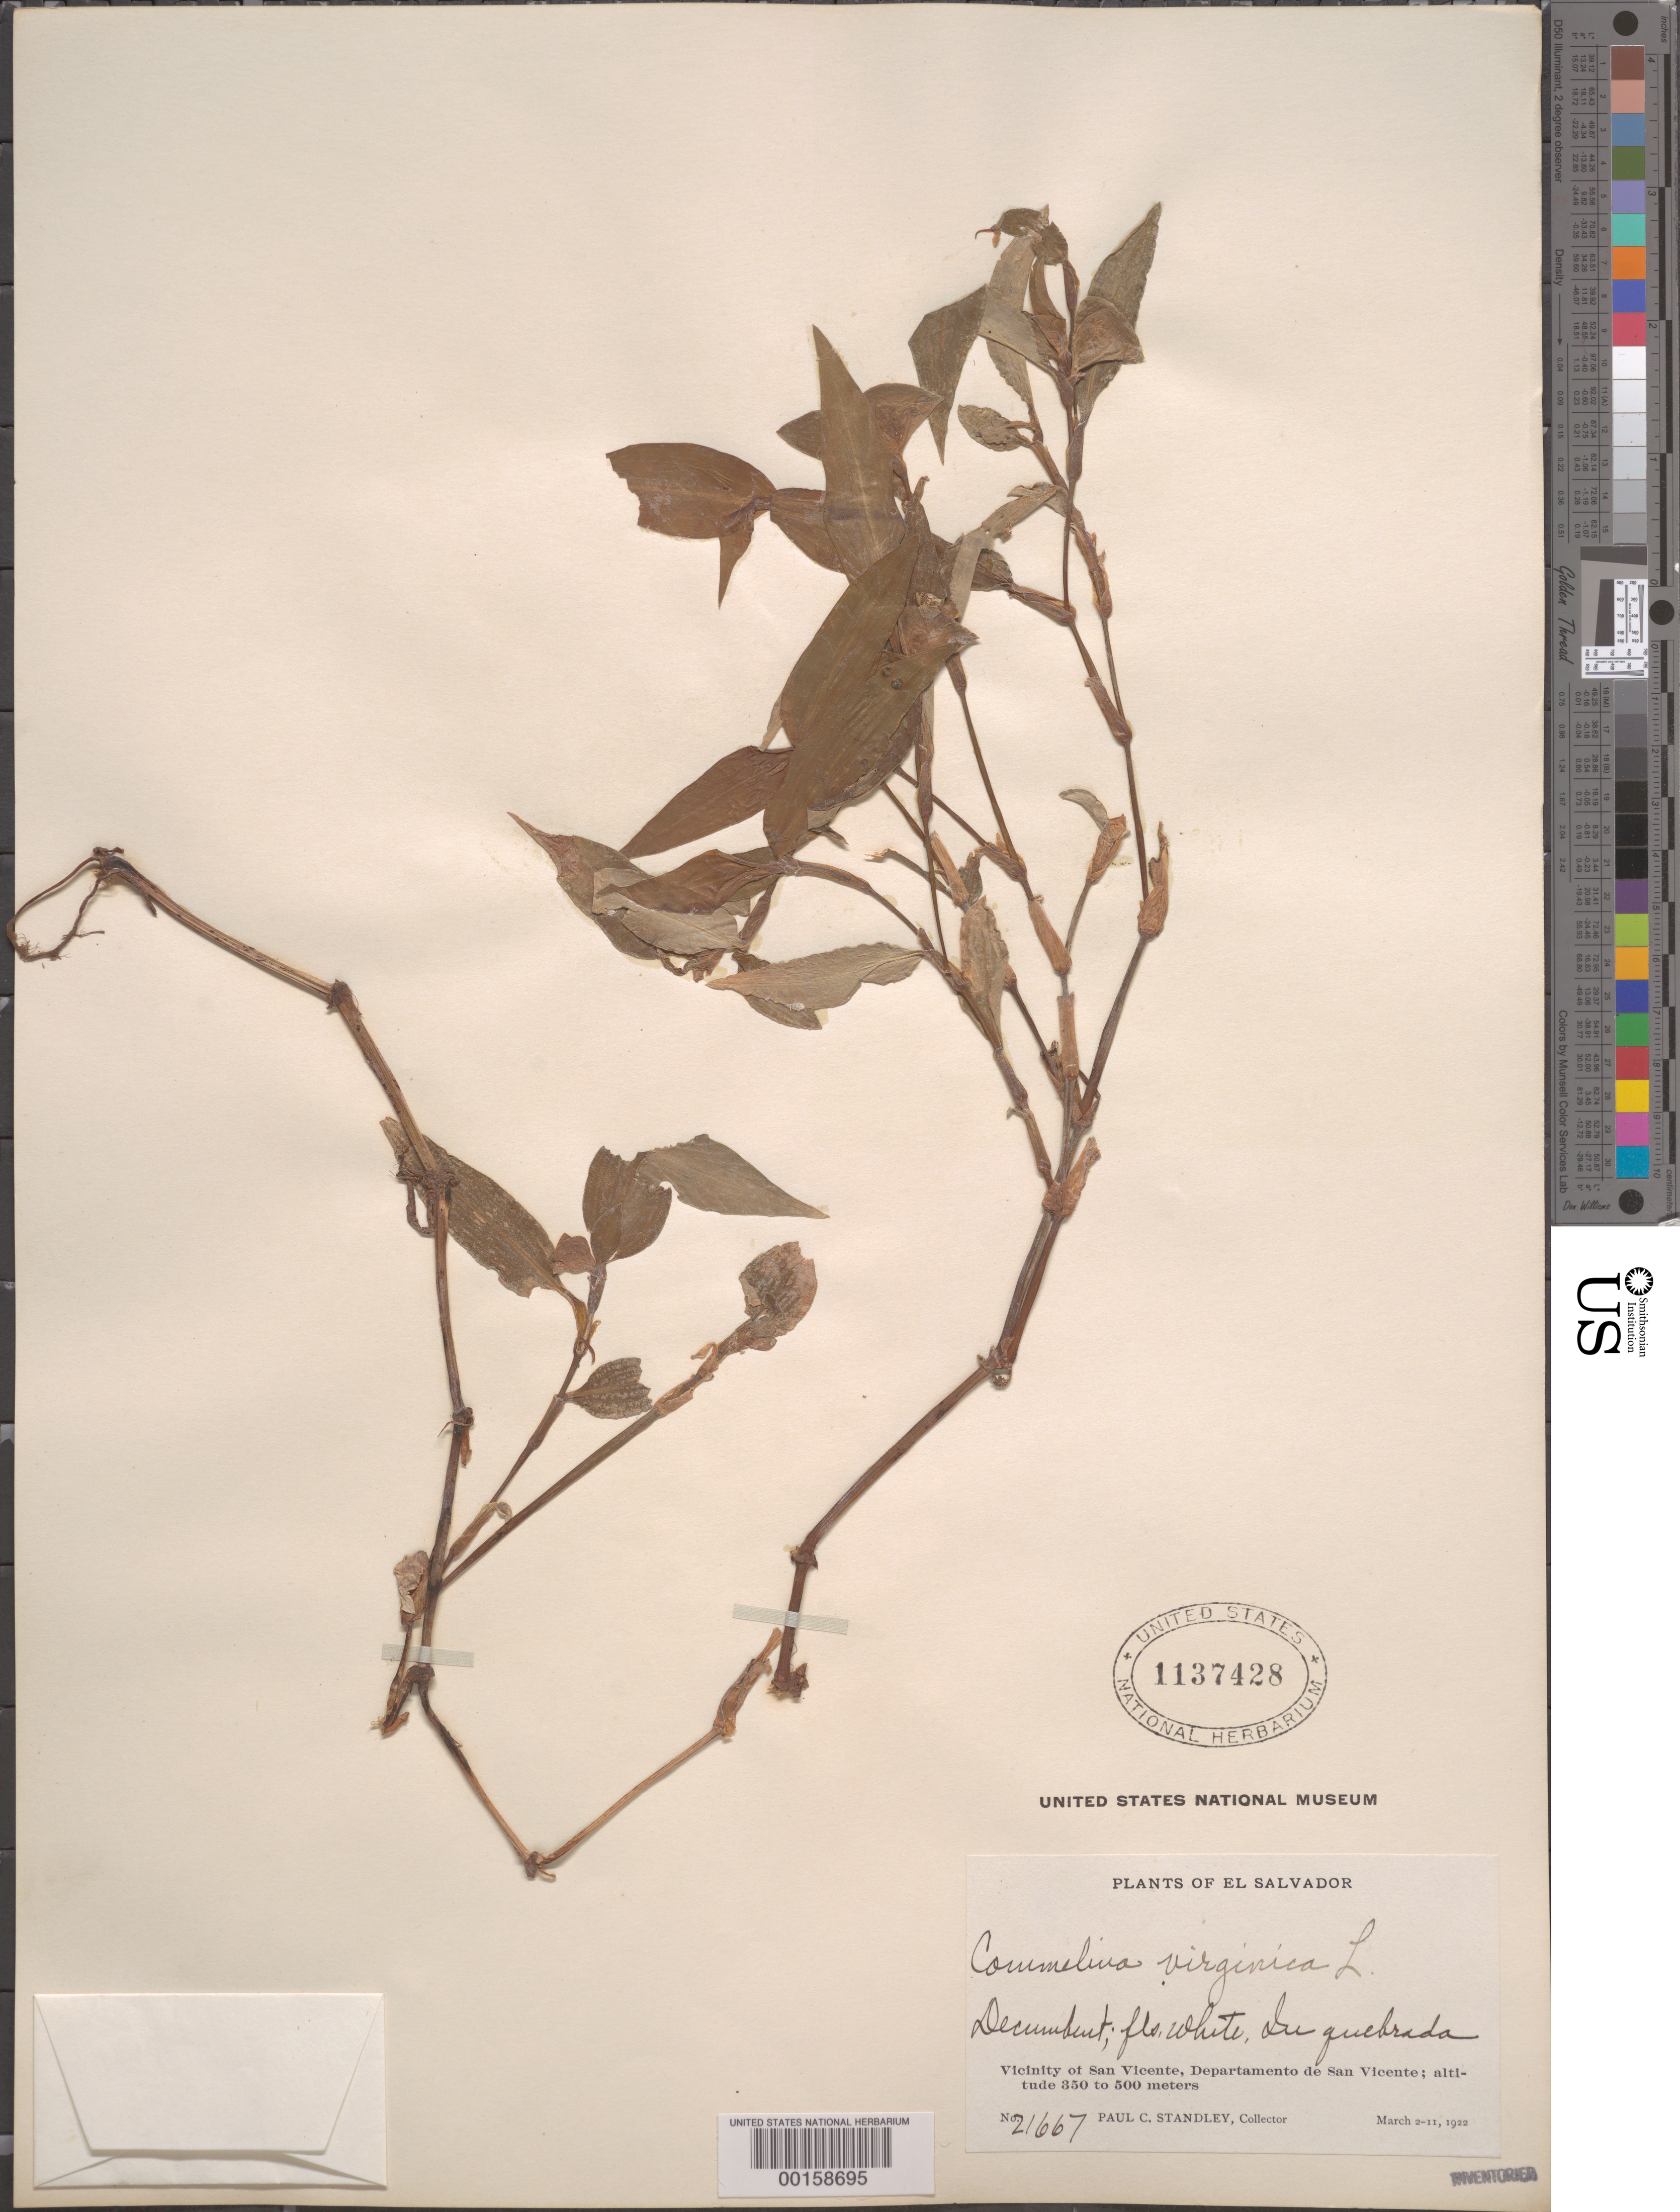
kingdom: Plantae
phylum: Tracheophyta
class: Liliopsida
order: Commelinales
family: Commelinaceae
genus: Commelina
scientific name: Commelina erecta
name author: L.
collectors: P. C. Standley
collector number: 21667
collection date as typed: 02 Mar 1922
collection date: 1922-03-02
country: El Salvador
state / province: San Vincente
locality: San Vicente; quebrada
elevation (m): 350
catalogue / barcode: US 1137428